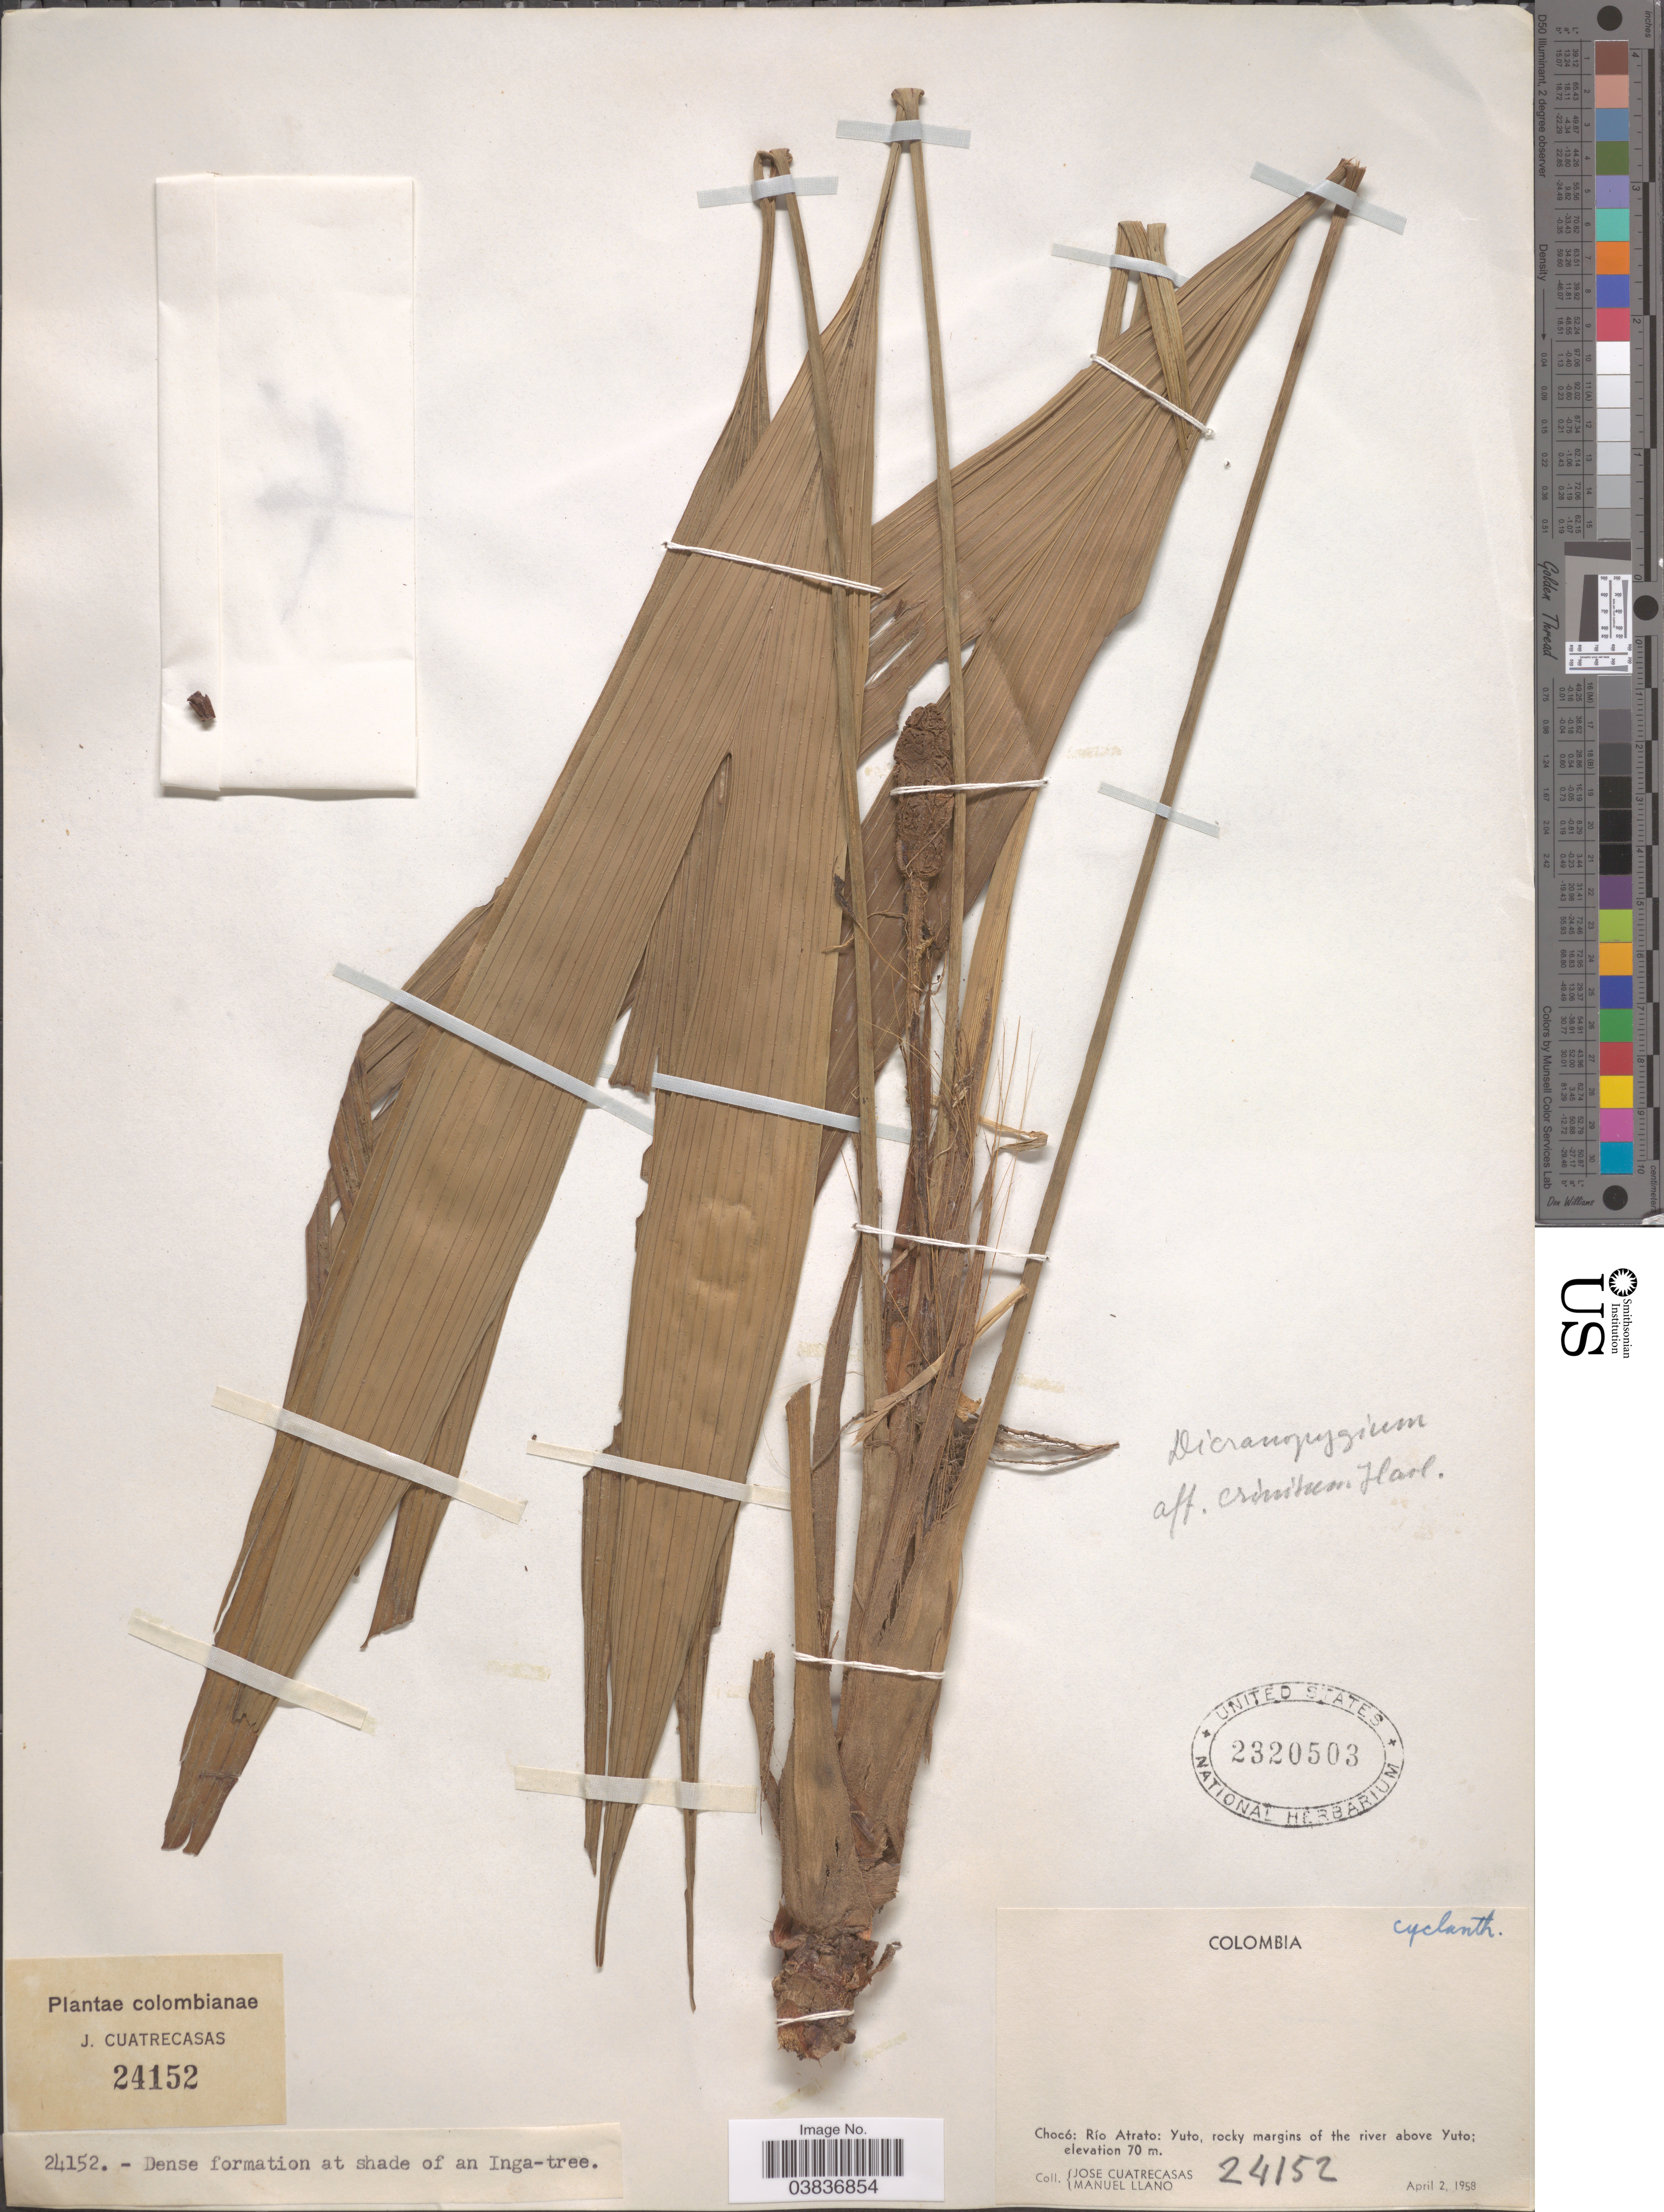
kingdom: Plantae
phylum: Tracheophyta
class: Liliopsida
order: Pandanales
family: Cyclanthaceae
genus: Dicranopygium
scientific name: Dicranopygium crinitum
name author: Harling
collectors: J. Cuatrecasas & M. Llano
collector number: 24152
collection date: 1958-04-02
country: Colombia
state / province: Chocó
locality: Río Atrato: Yuto, rocky margins of the river above Yuto.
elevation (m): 70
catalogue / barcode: US 2320503